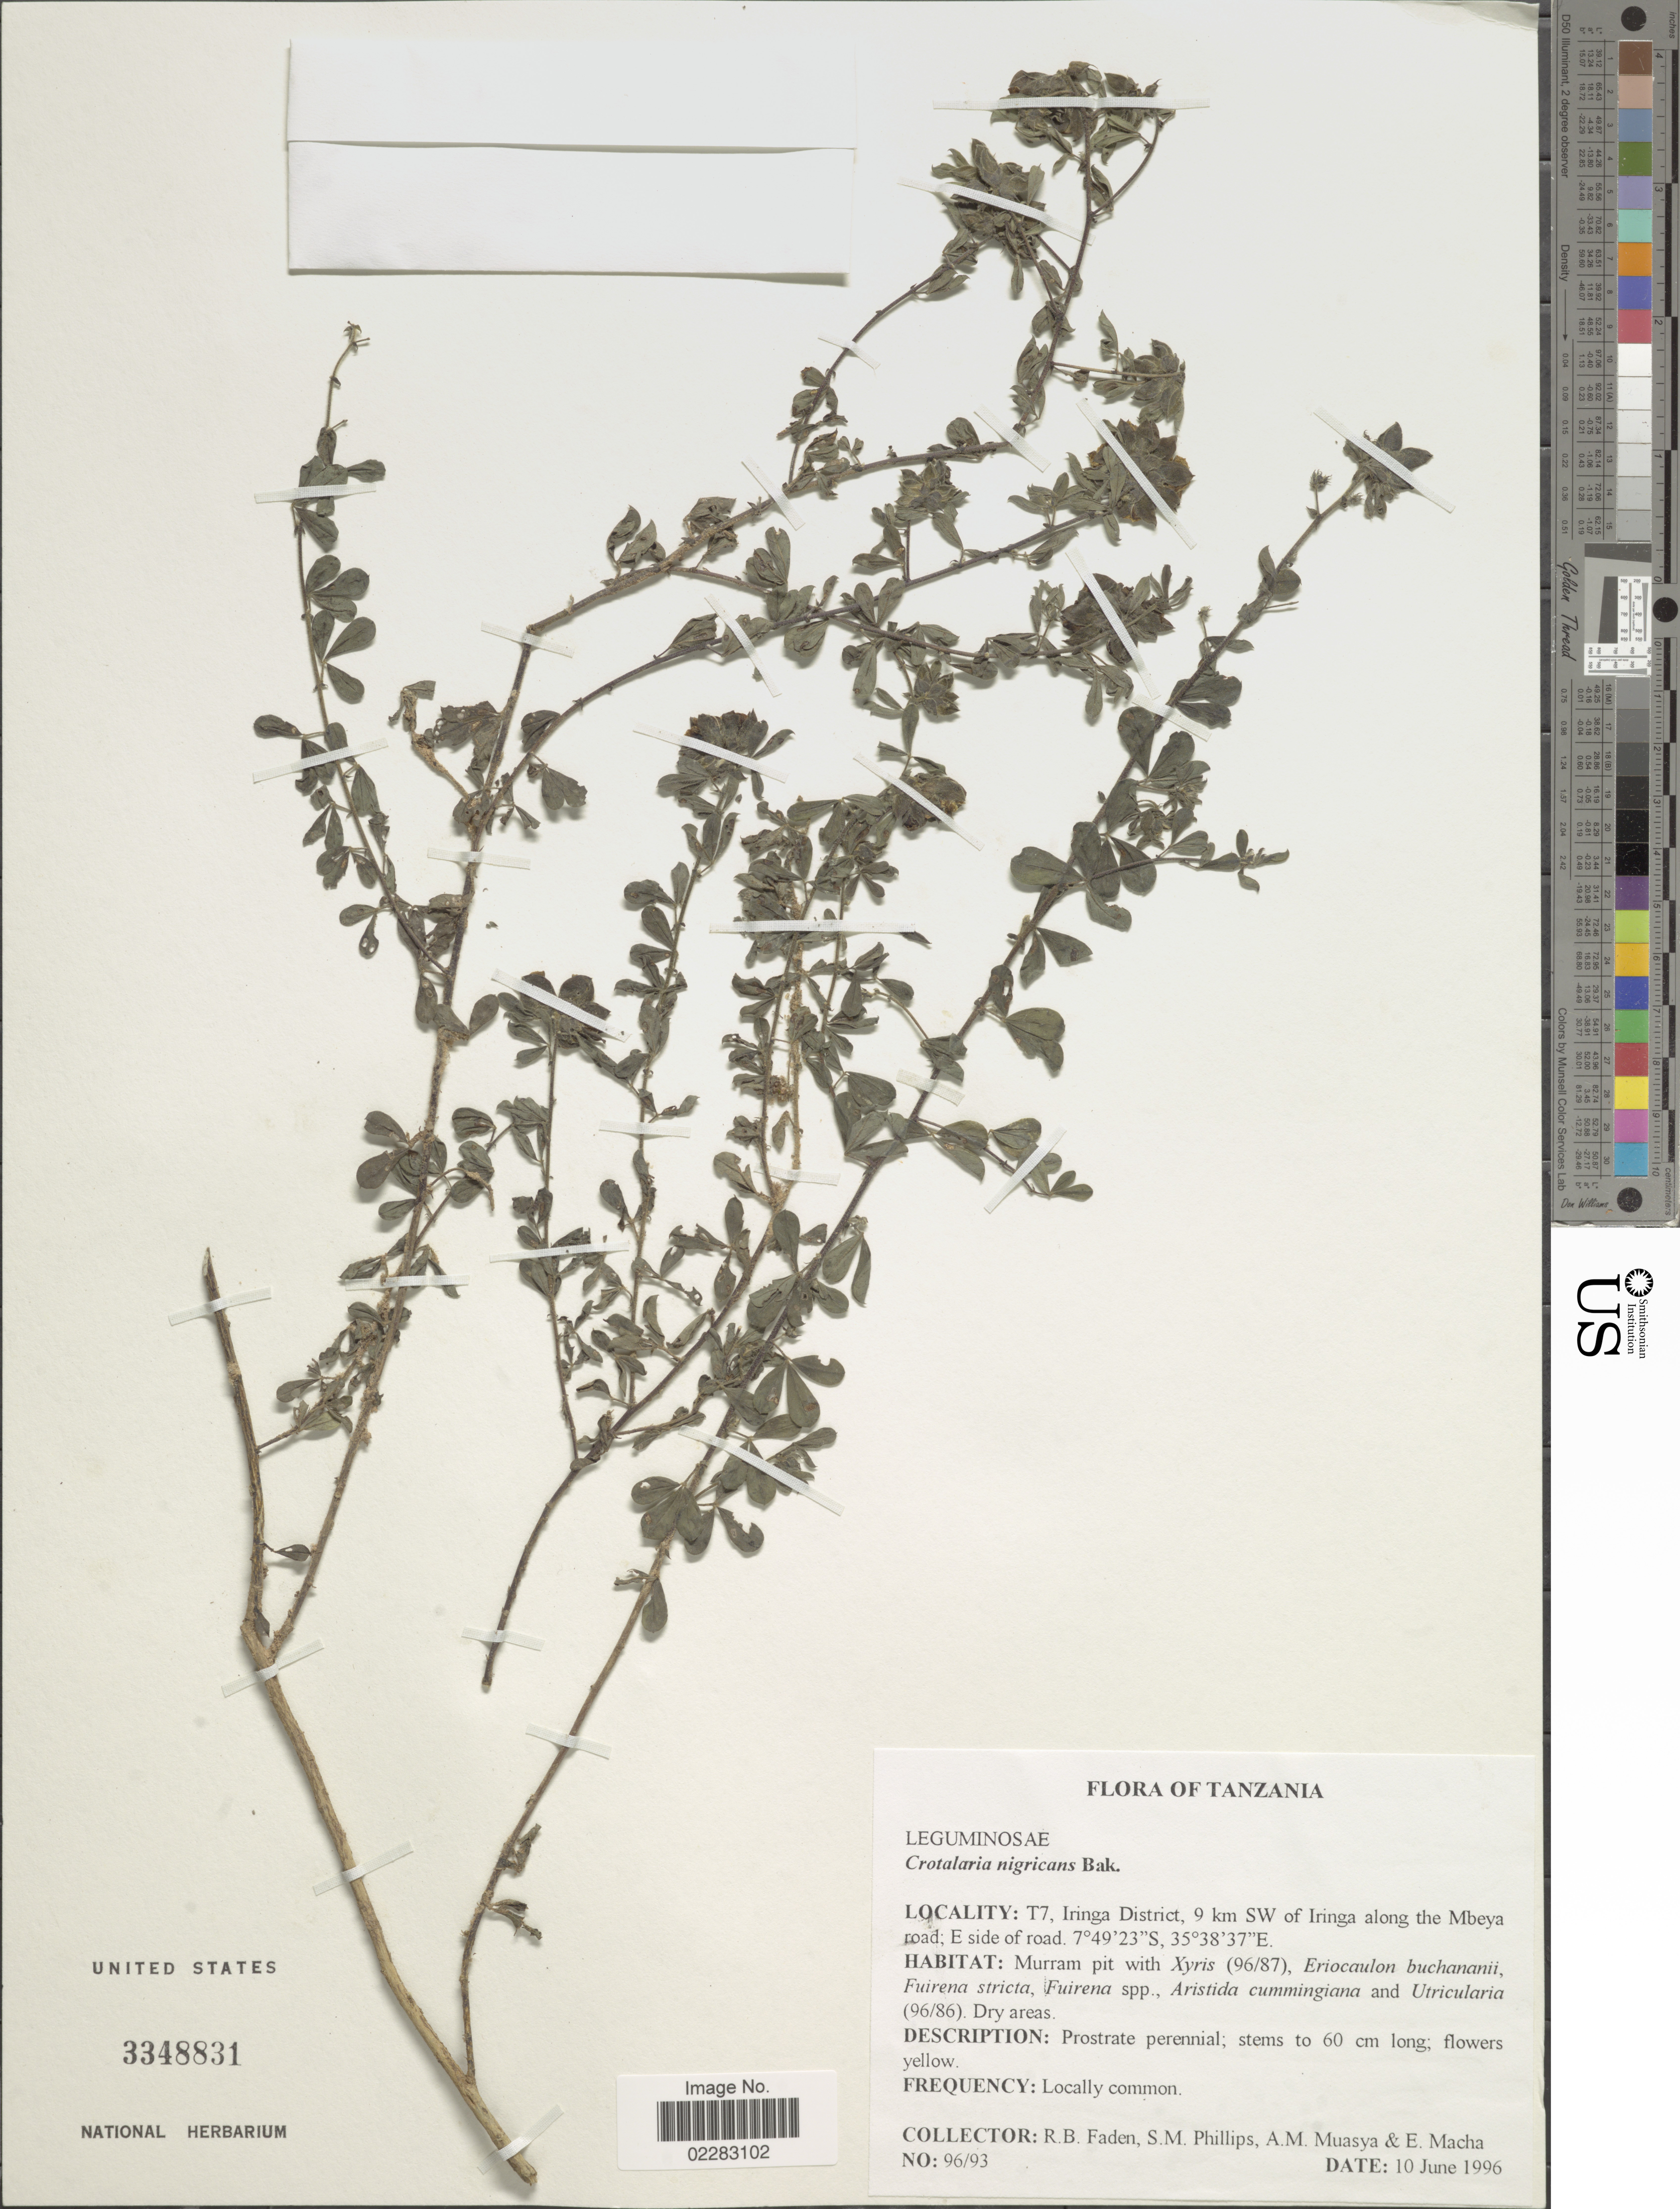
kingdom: Plantae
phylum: Tracheophyta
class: Magnoliopsida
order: Fabales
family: Fabaceae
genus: Crotalaria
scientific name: Crotalaria nigricans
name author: Baker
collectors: R. B. Faden, S. M. Phillips, A. Muasya & E. Macha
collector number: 96/93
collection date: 1996-06-10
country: Tanzania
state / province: Mbeya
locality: T7, Iringa District, 9 km SW of Iringa along the Mbeya road, E side of road.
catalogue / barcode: US 3348831